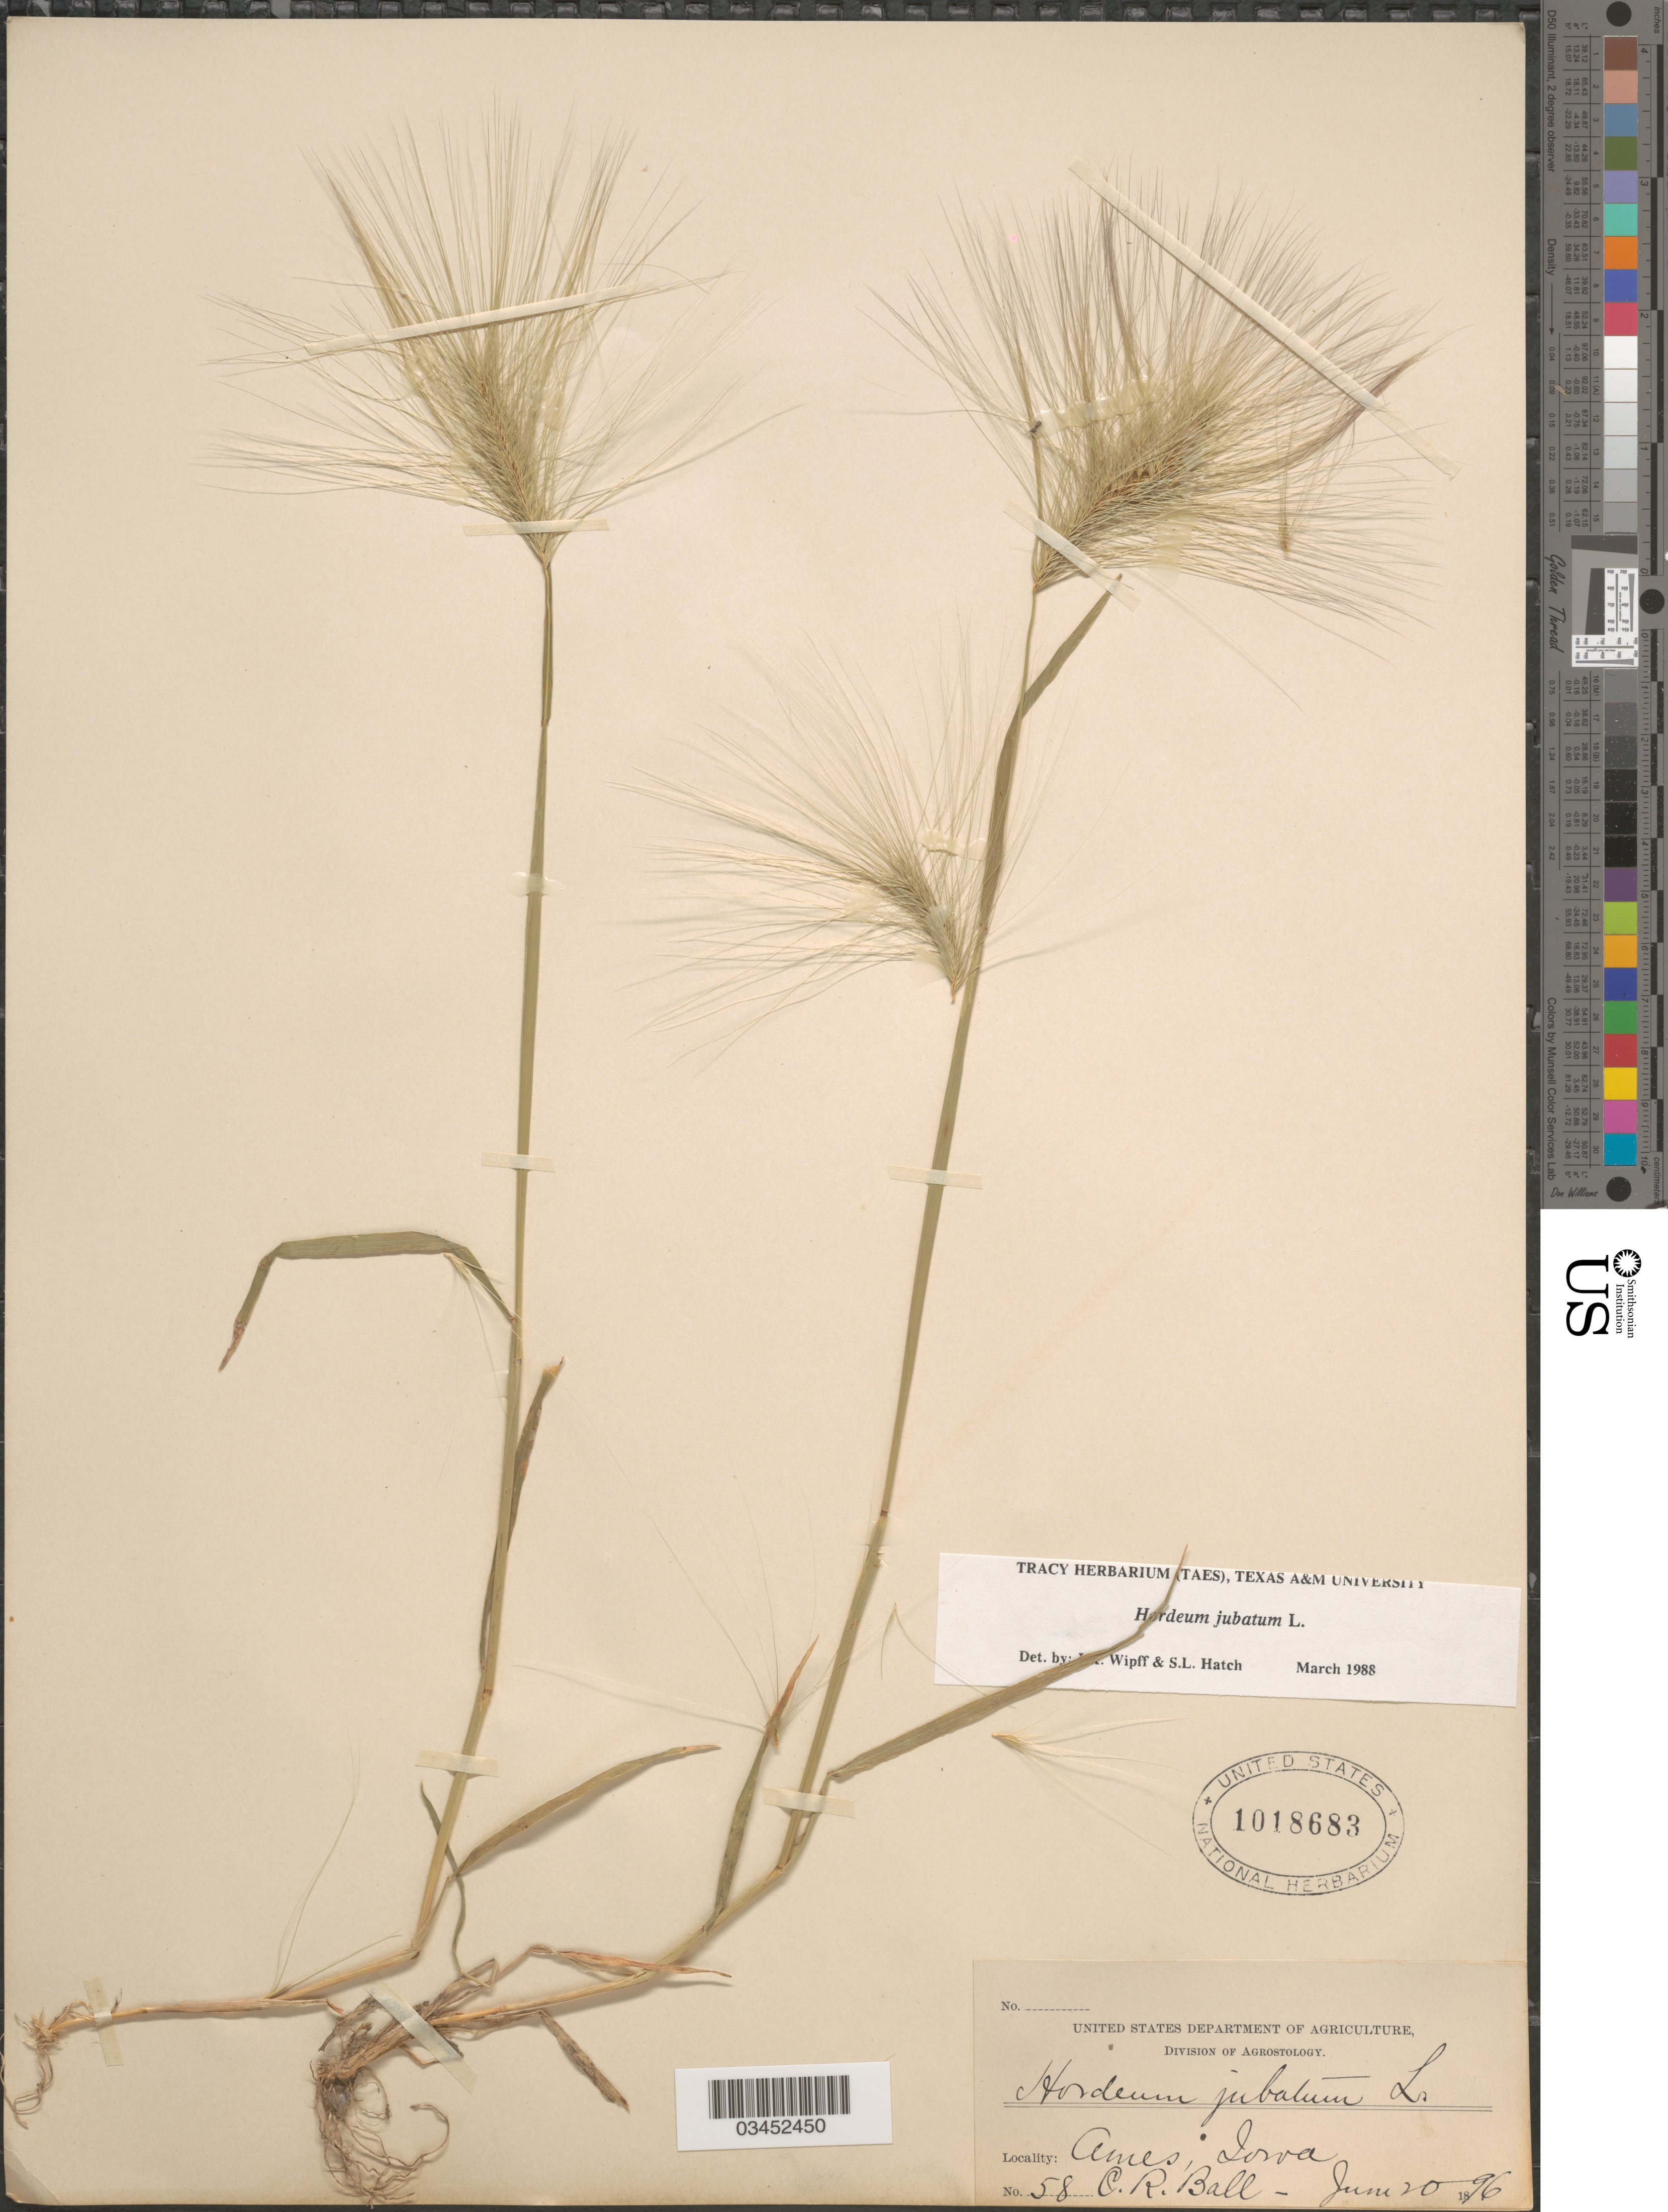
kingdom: Plantae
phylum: Tracheophyta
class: Liliopsida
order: Poales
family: Poaceae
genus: Hordeum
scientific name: Hordeum jubatum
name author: L.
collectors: C. R. Ball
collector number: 58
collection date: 1896-06-20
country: United States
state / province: Iowa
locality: Ames.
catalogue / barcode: US 1018683